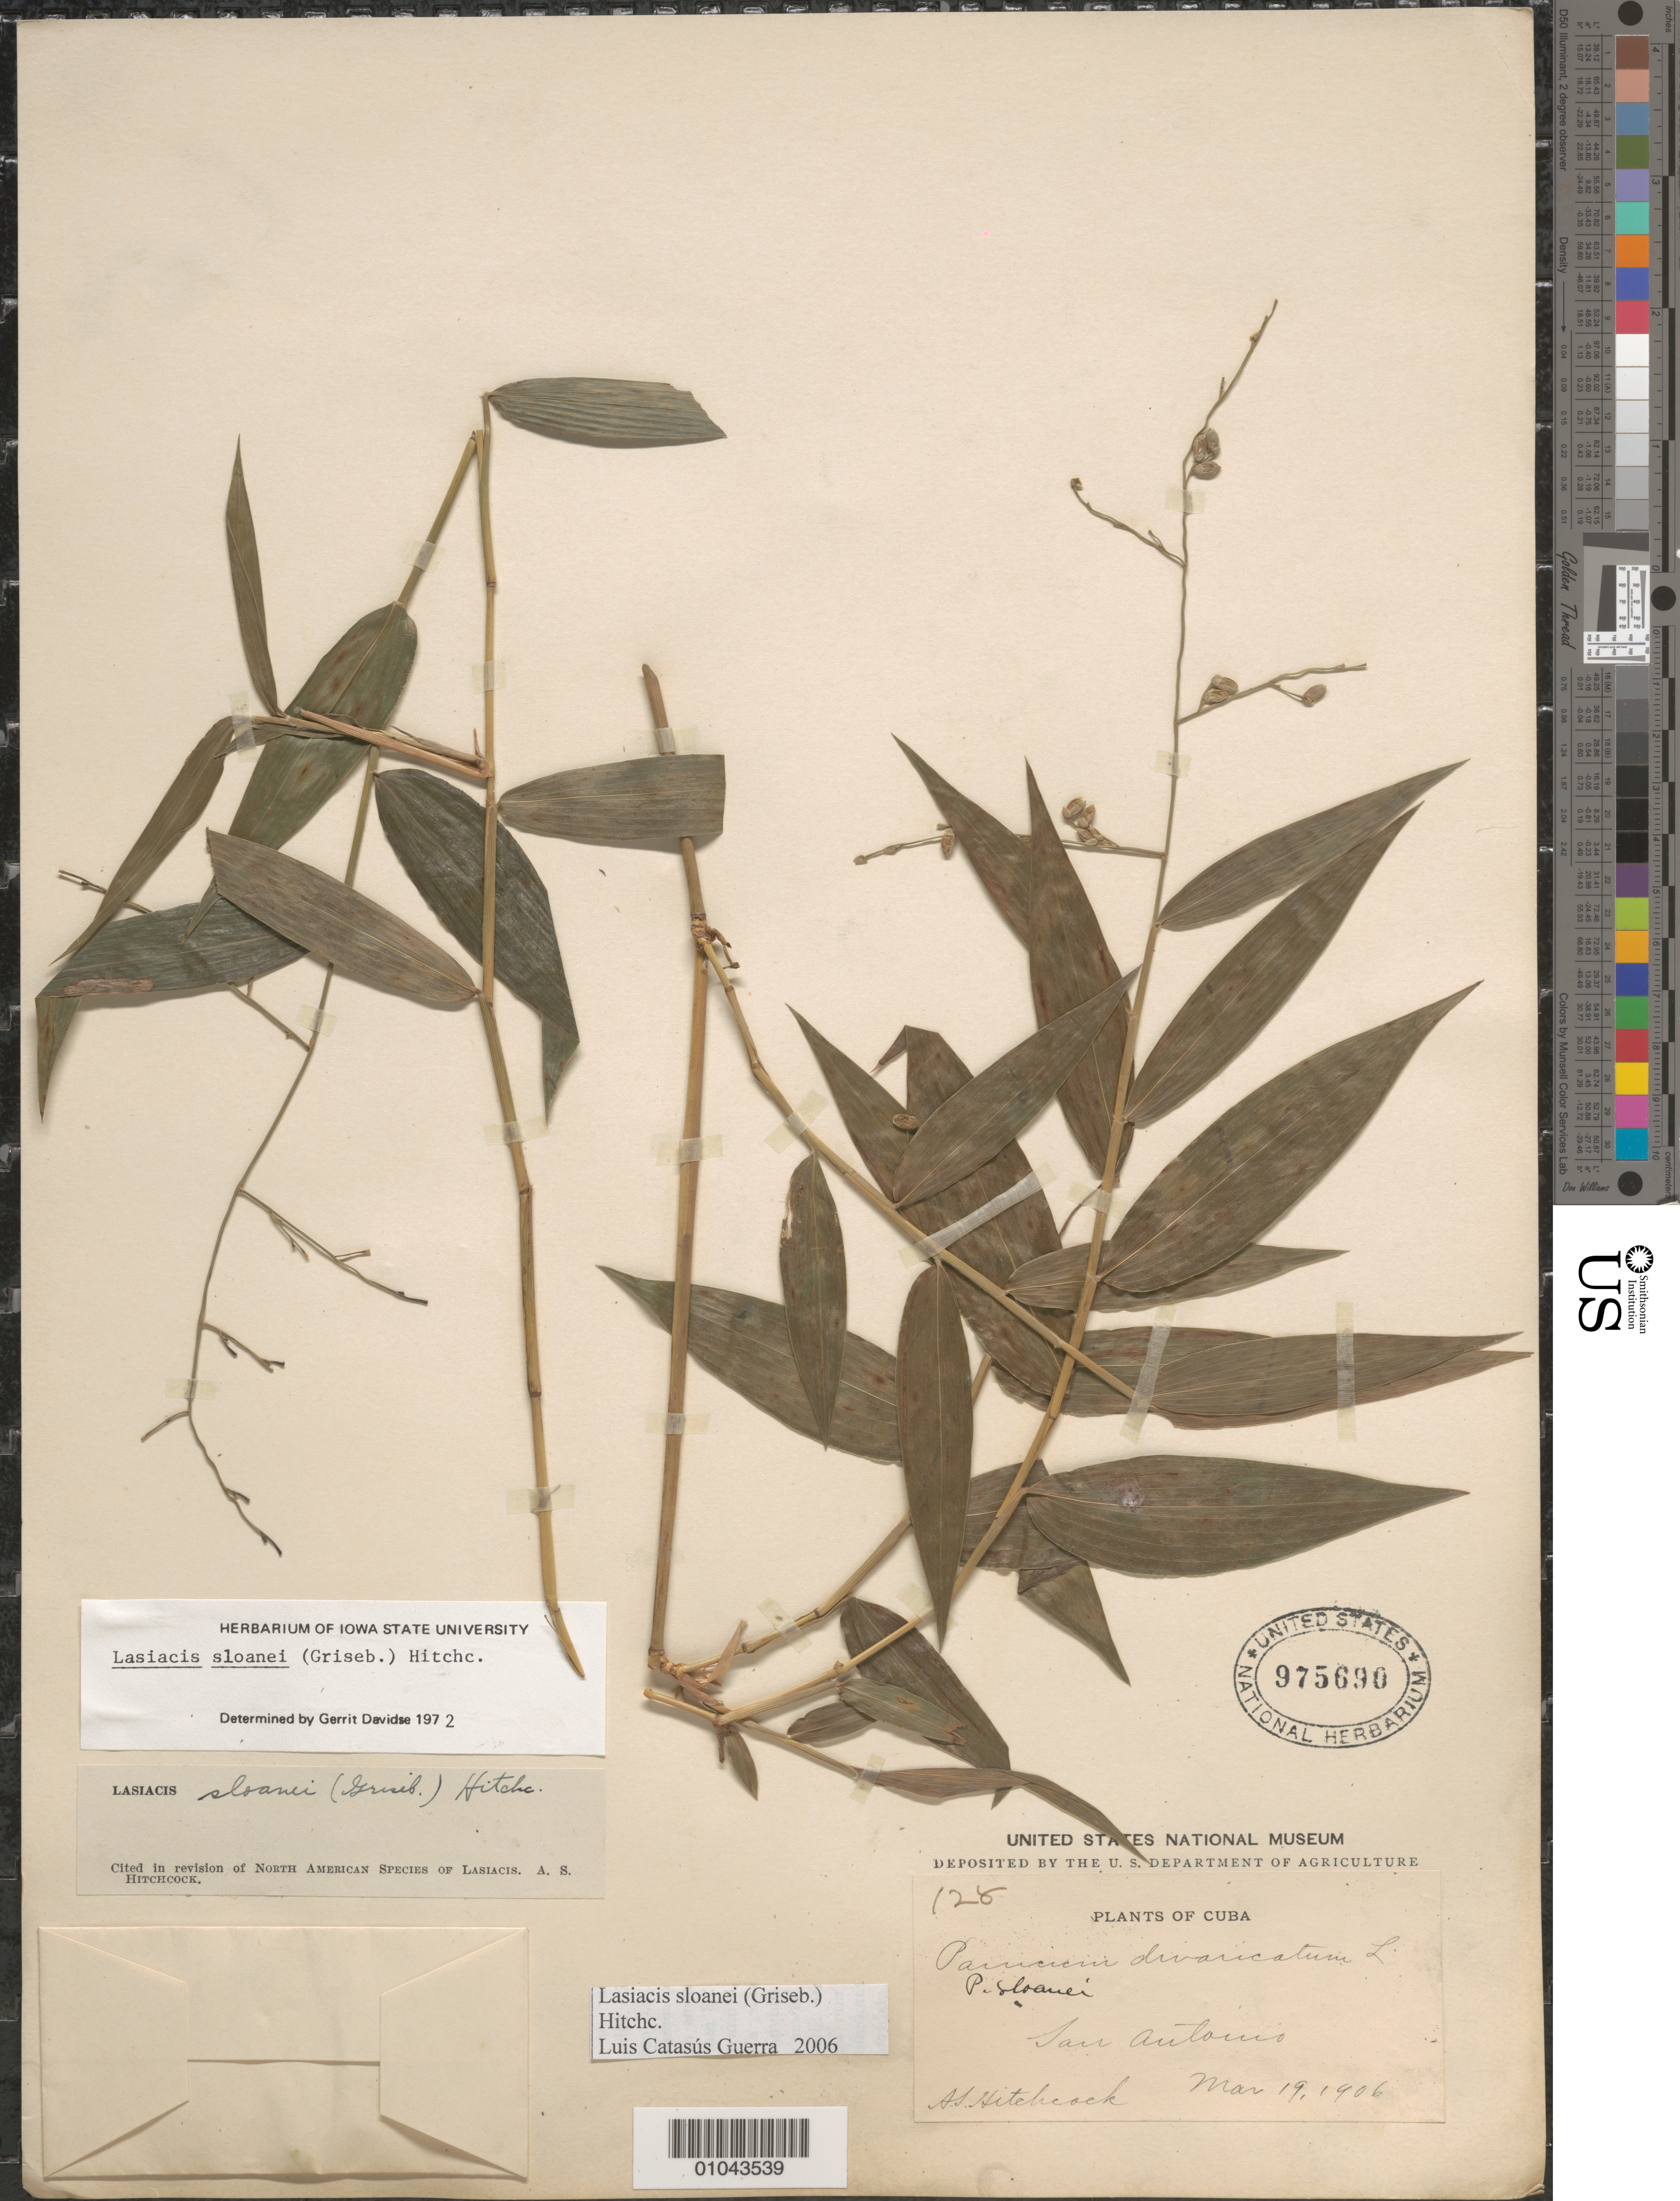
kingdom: Plantae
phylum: Tracheophyta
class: Liliopsida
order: Poales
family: Poaceae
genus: Lasiacis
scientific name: Lasiacis sloanei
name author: (Griseb.) Hitchc.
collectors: A. S. Hitchcock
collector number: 128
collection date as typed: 19 Mar 1906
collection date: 1906-03-19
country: Cuba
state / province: La Habana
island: Cuba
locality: San Antonio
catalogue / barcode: US 975690